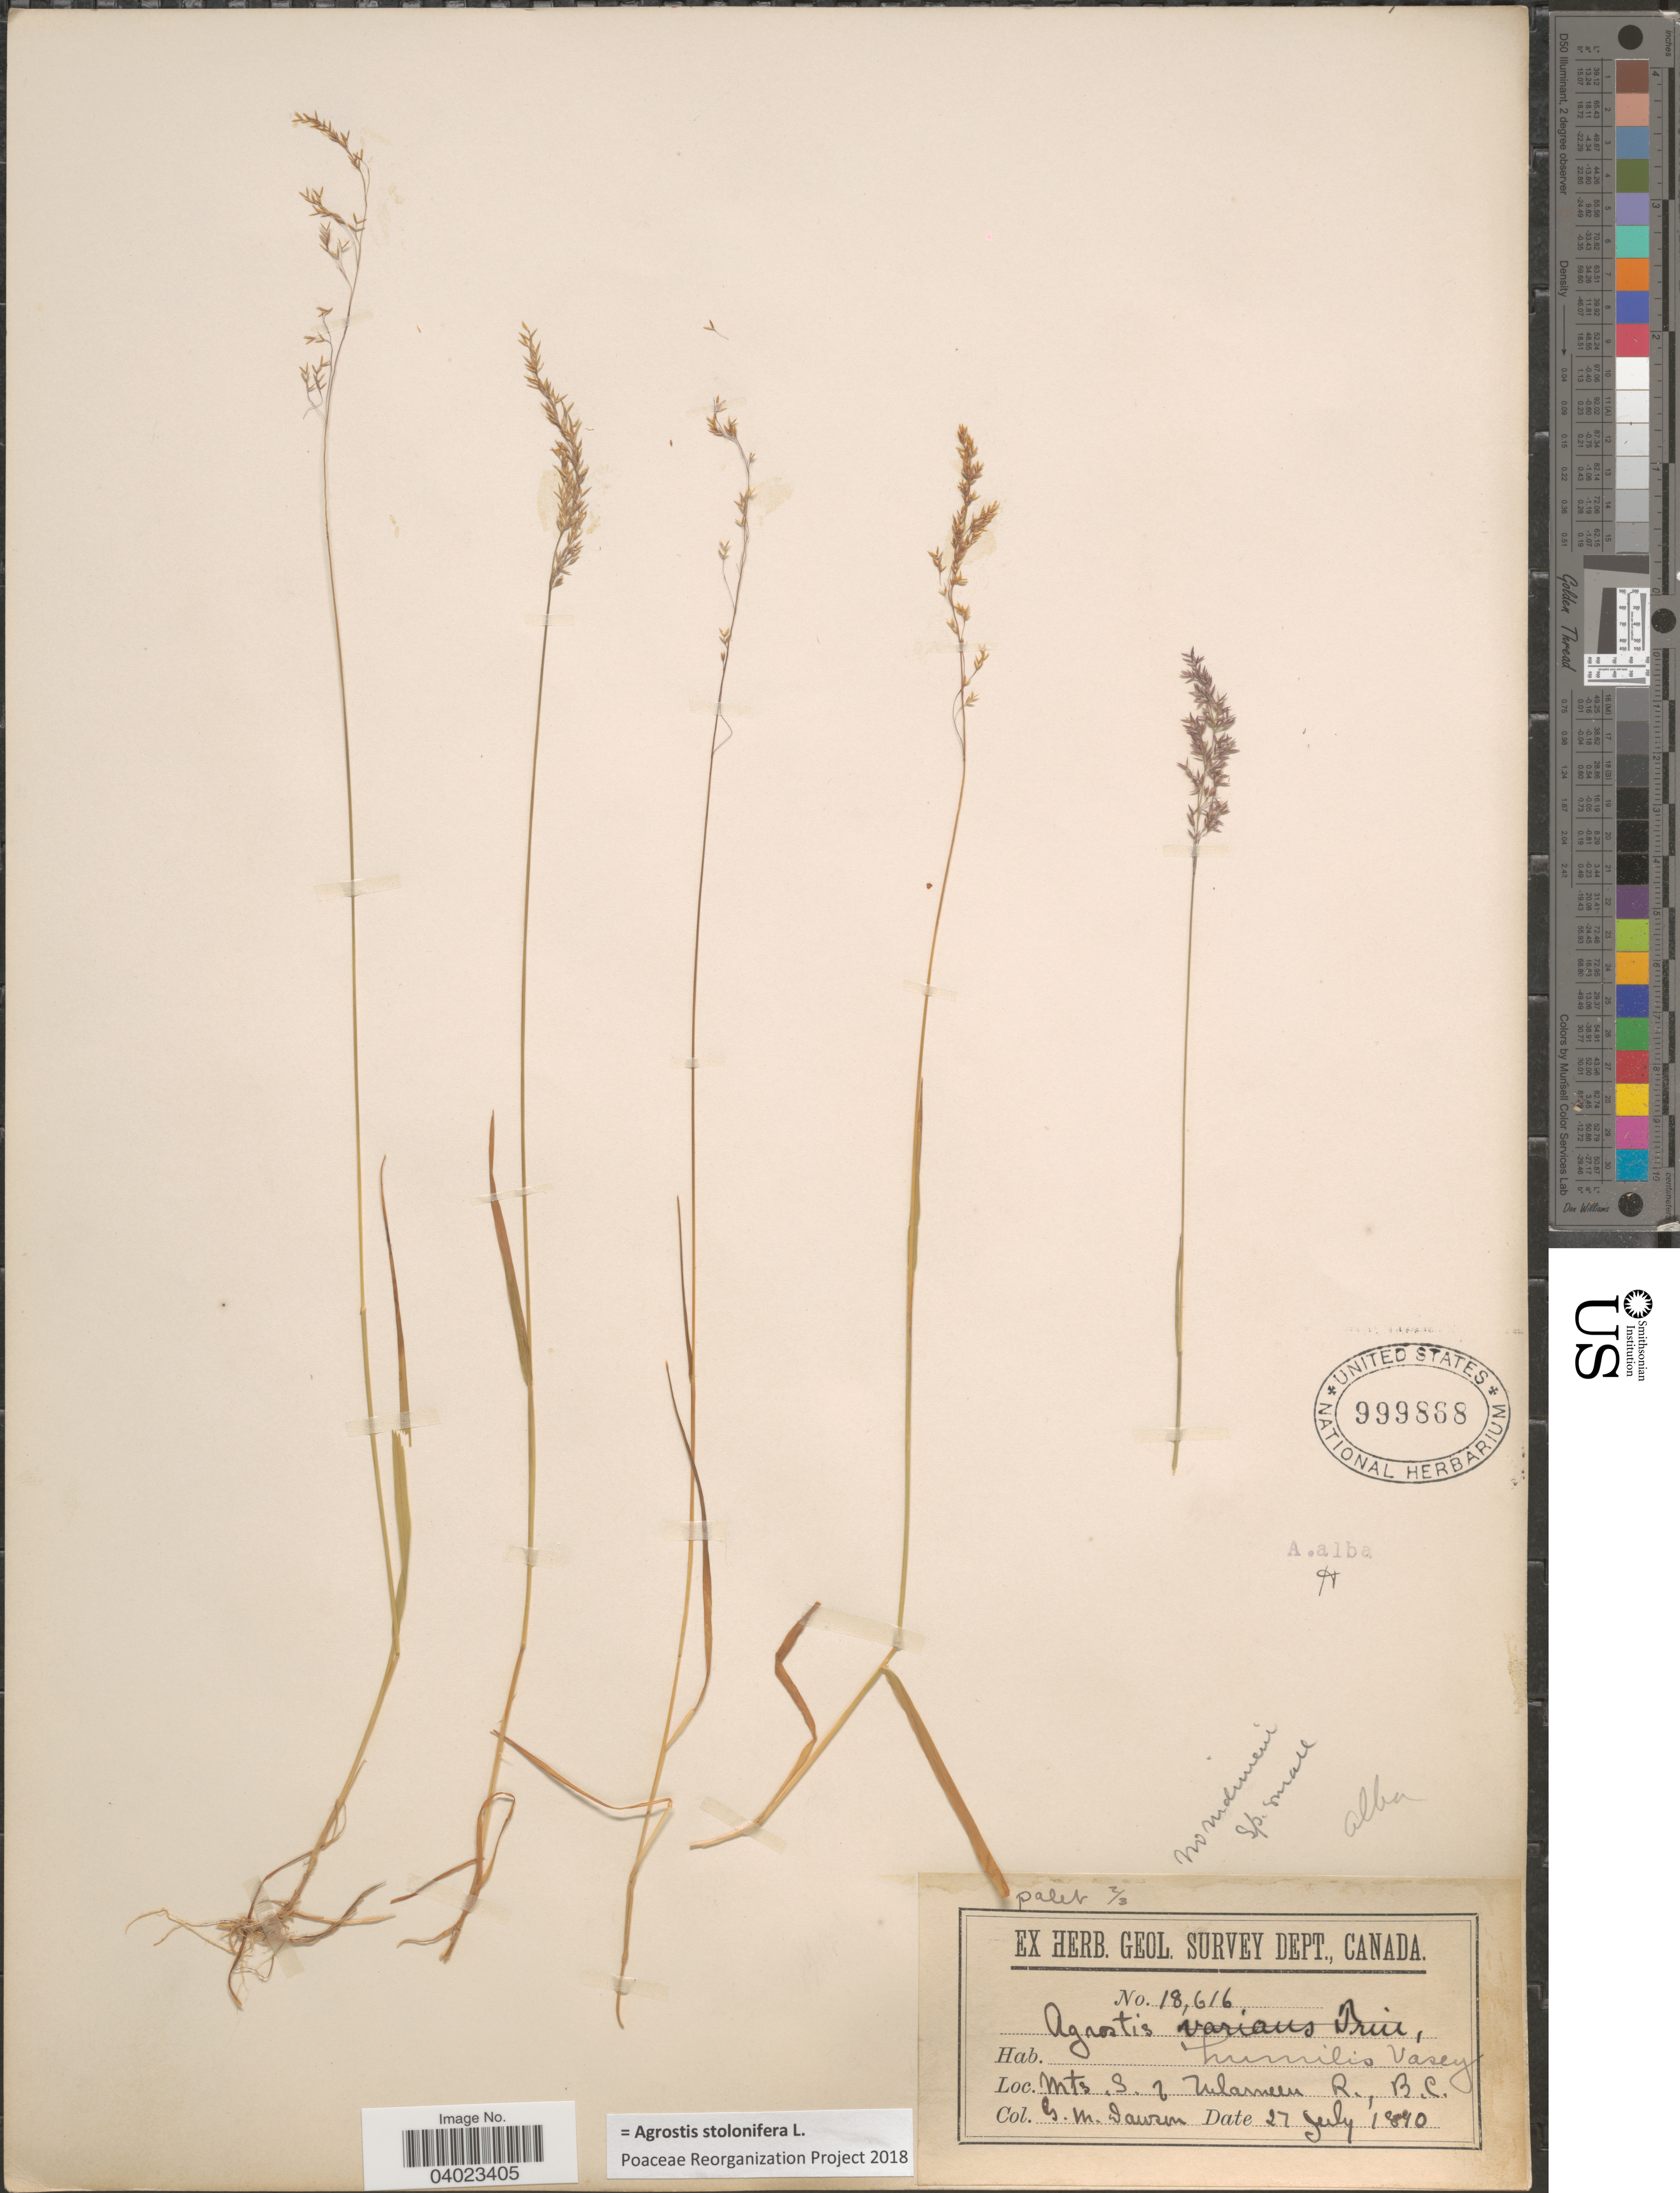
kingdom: Plantae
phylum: Tracheophyta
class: Liliopsida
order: Poales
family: Poaceae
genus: Agrostis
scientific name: Agrostis stolonifera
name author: L.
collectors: G. M. Dawson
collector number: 18616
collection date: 1840-07-27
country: Canada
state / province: British Columbia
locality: Mts. S. of Tulameen R.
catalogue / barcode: US 999868